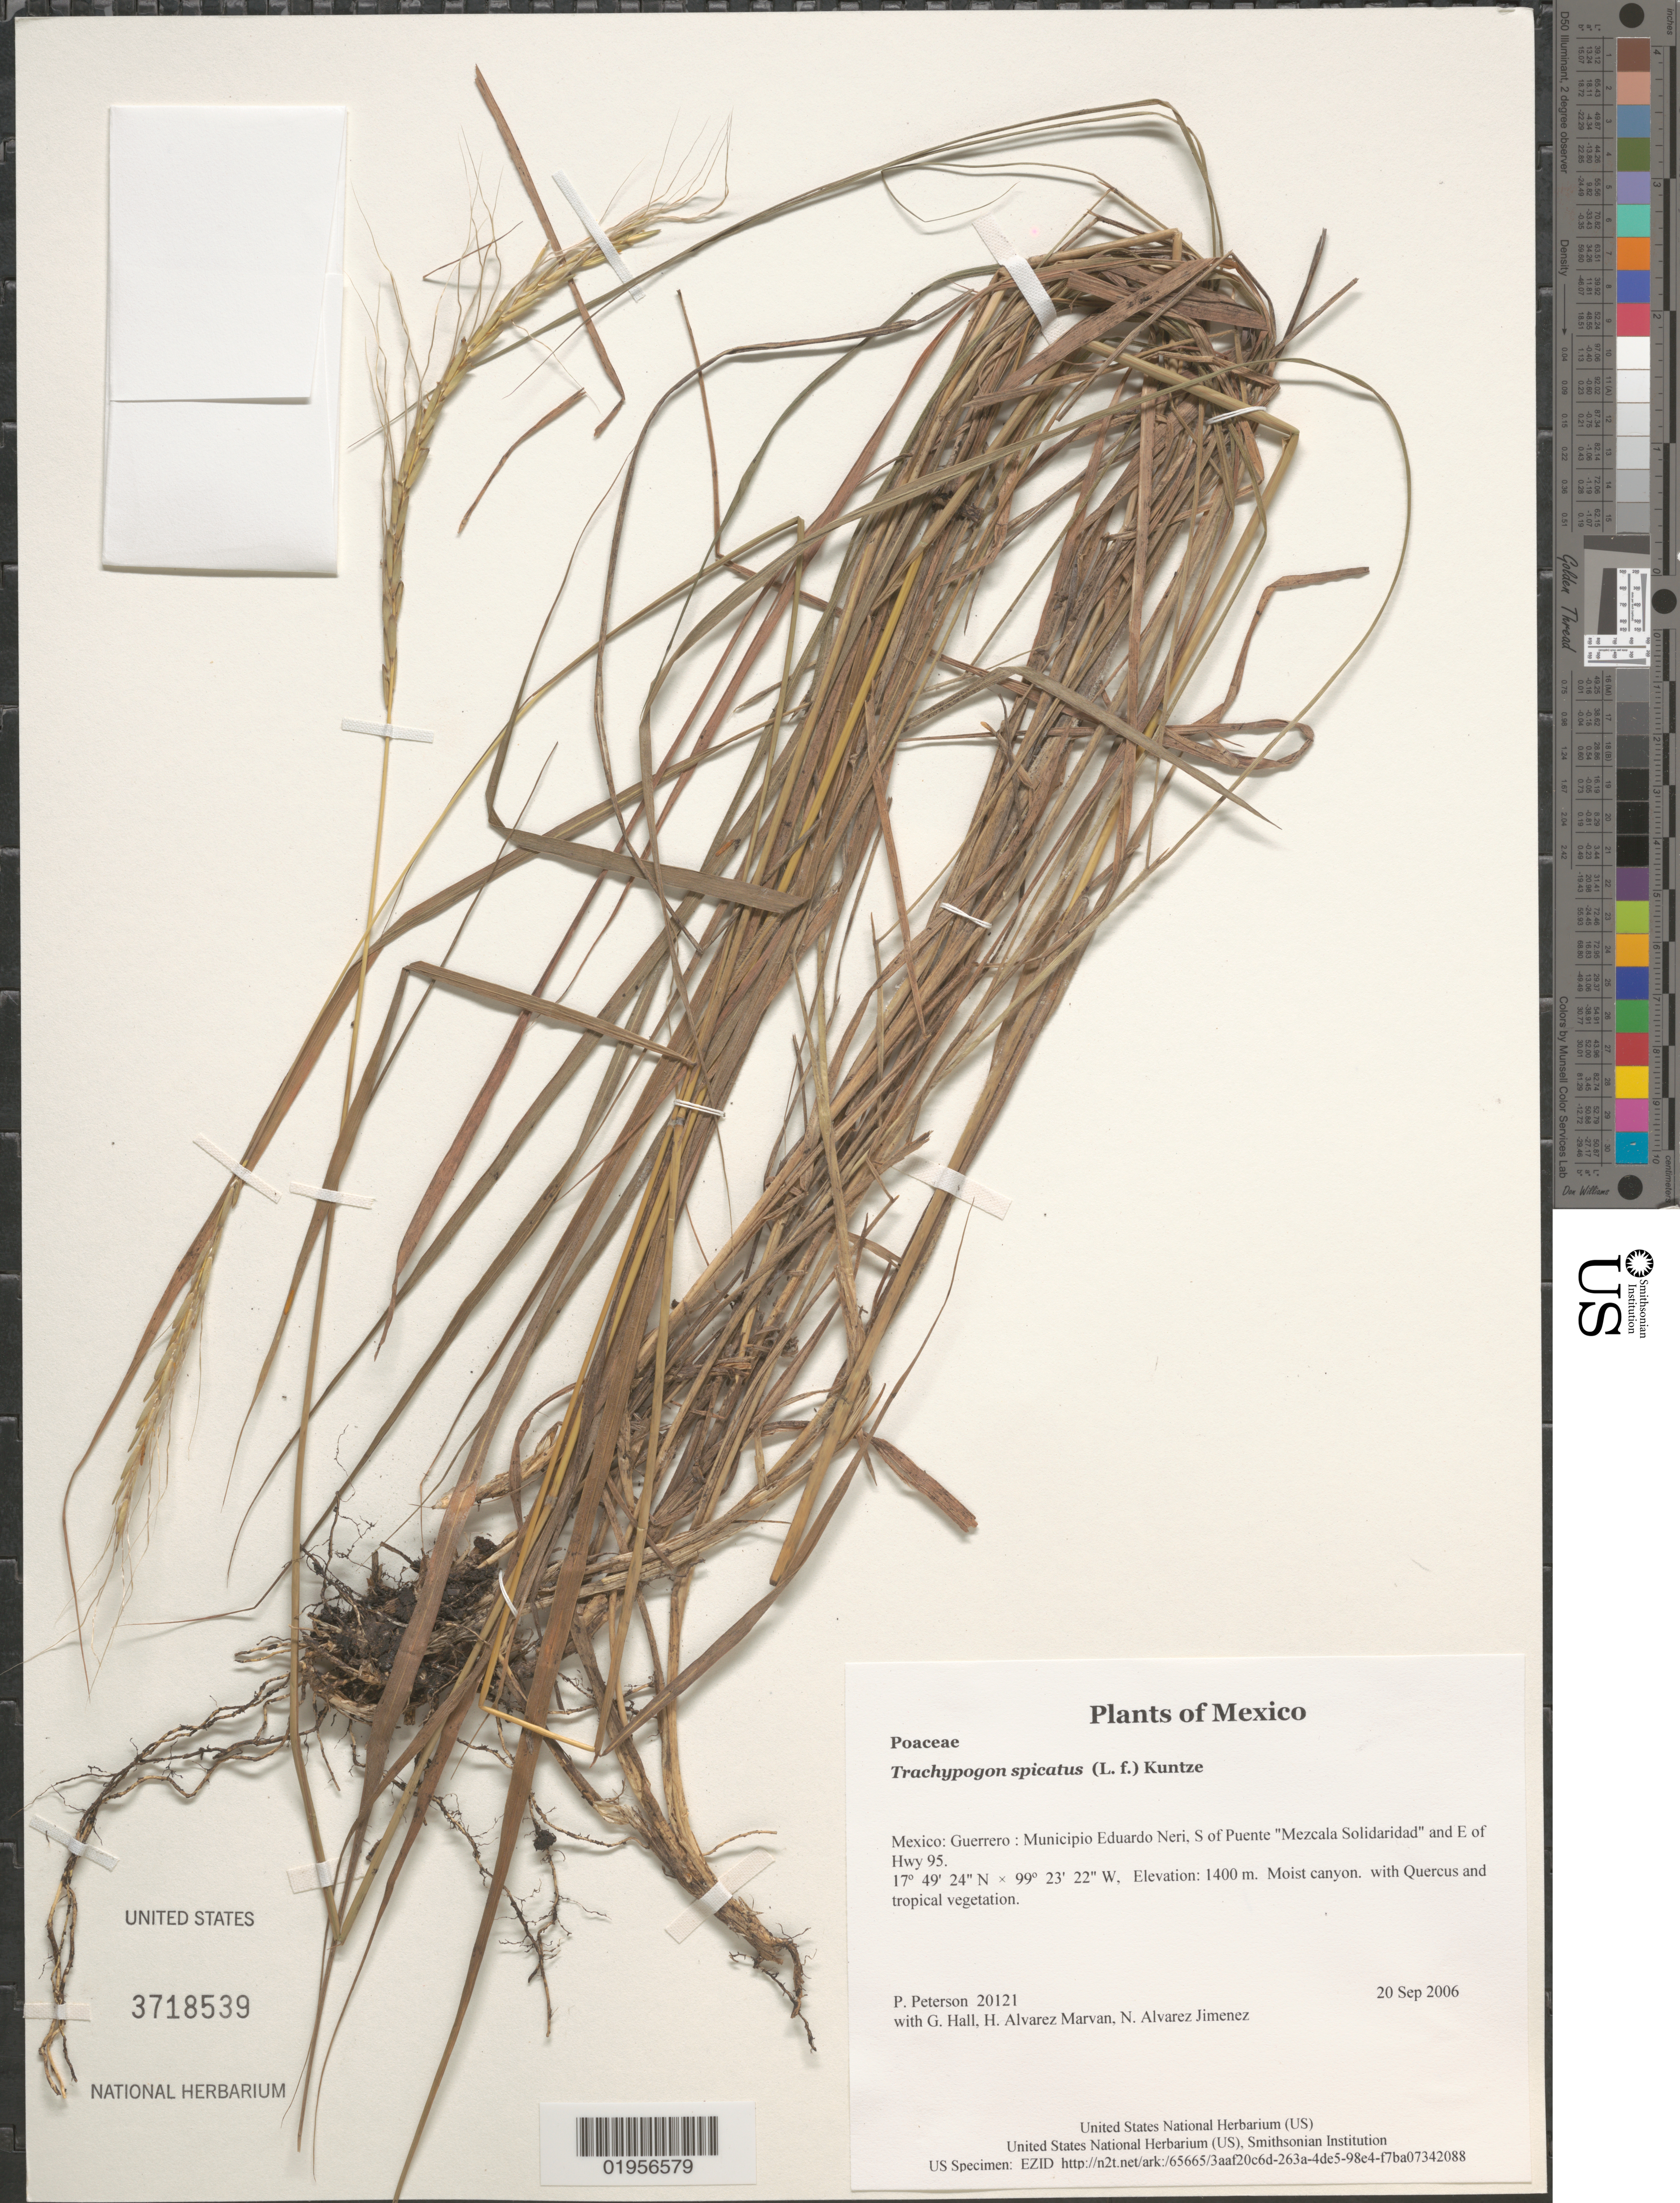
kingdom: Plantae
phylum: Tracheophyta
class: Liliopsida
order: Poales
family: Poaceae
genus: Trachypogon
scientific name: Trachypogon spicatus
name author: (L. f.) Kuntze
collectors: P. M. Peterson, G. Hall, H. Alvarez Marvan & N. Alvarez Jimenez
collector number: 20121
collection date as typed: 20 Sep 2006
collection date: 2006-09-20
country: Mexico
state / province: Guerrero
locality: Municipio Eduardo Neri, S of Puente "Mezcala Solidaridad" and E of Hwy 95.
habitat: Moist canyon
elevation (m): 1400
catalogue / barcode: US 3718539